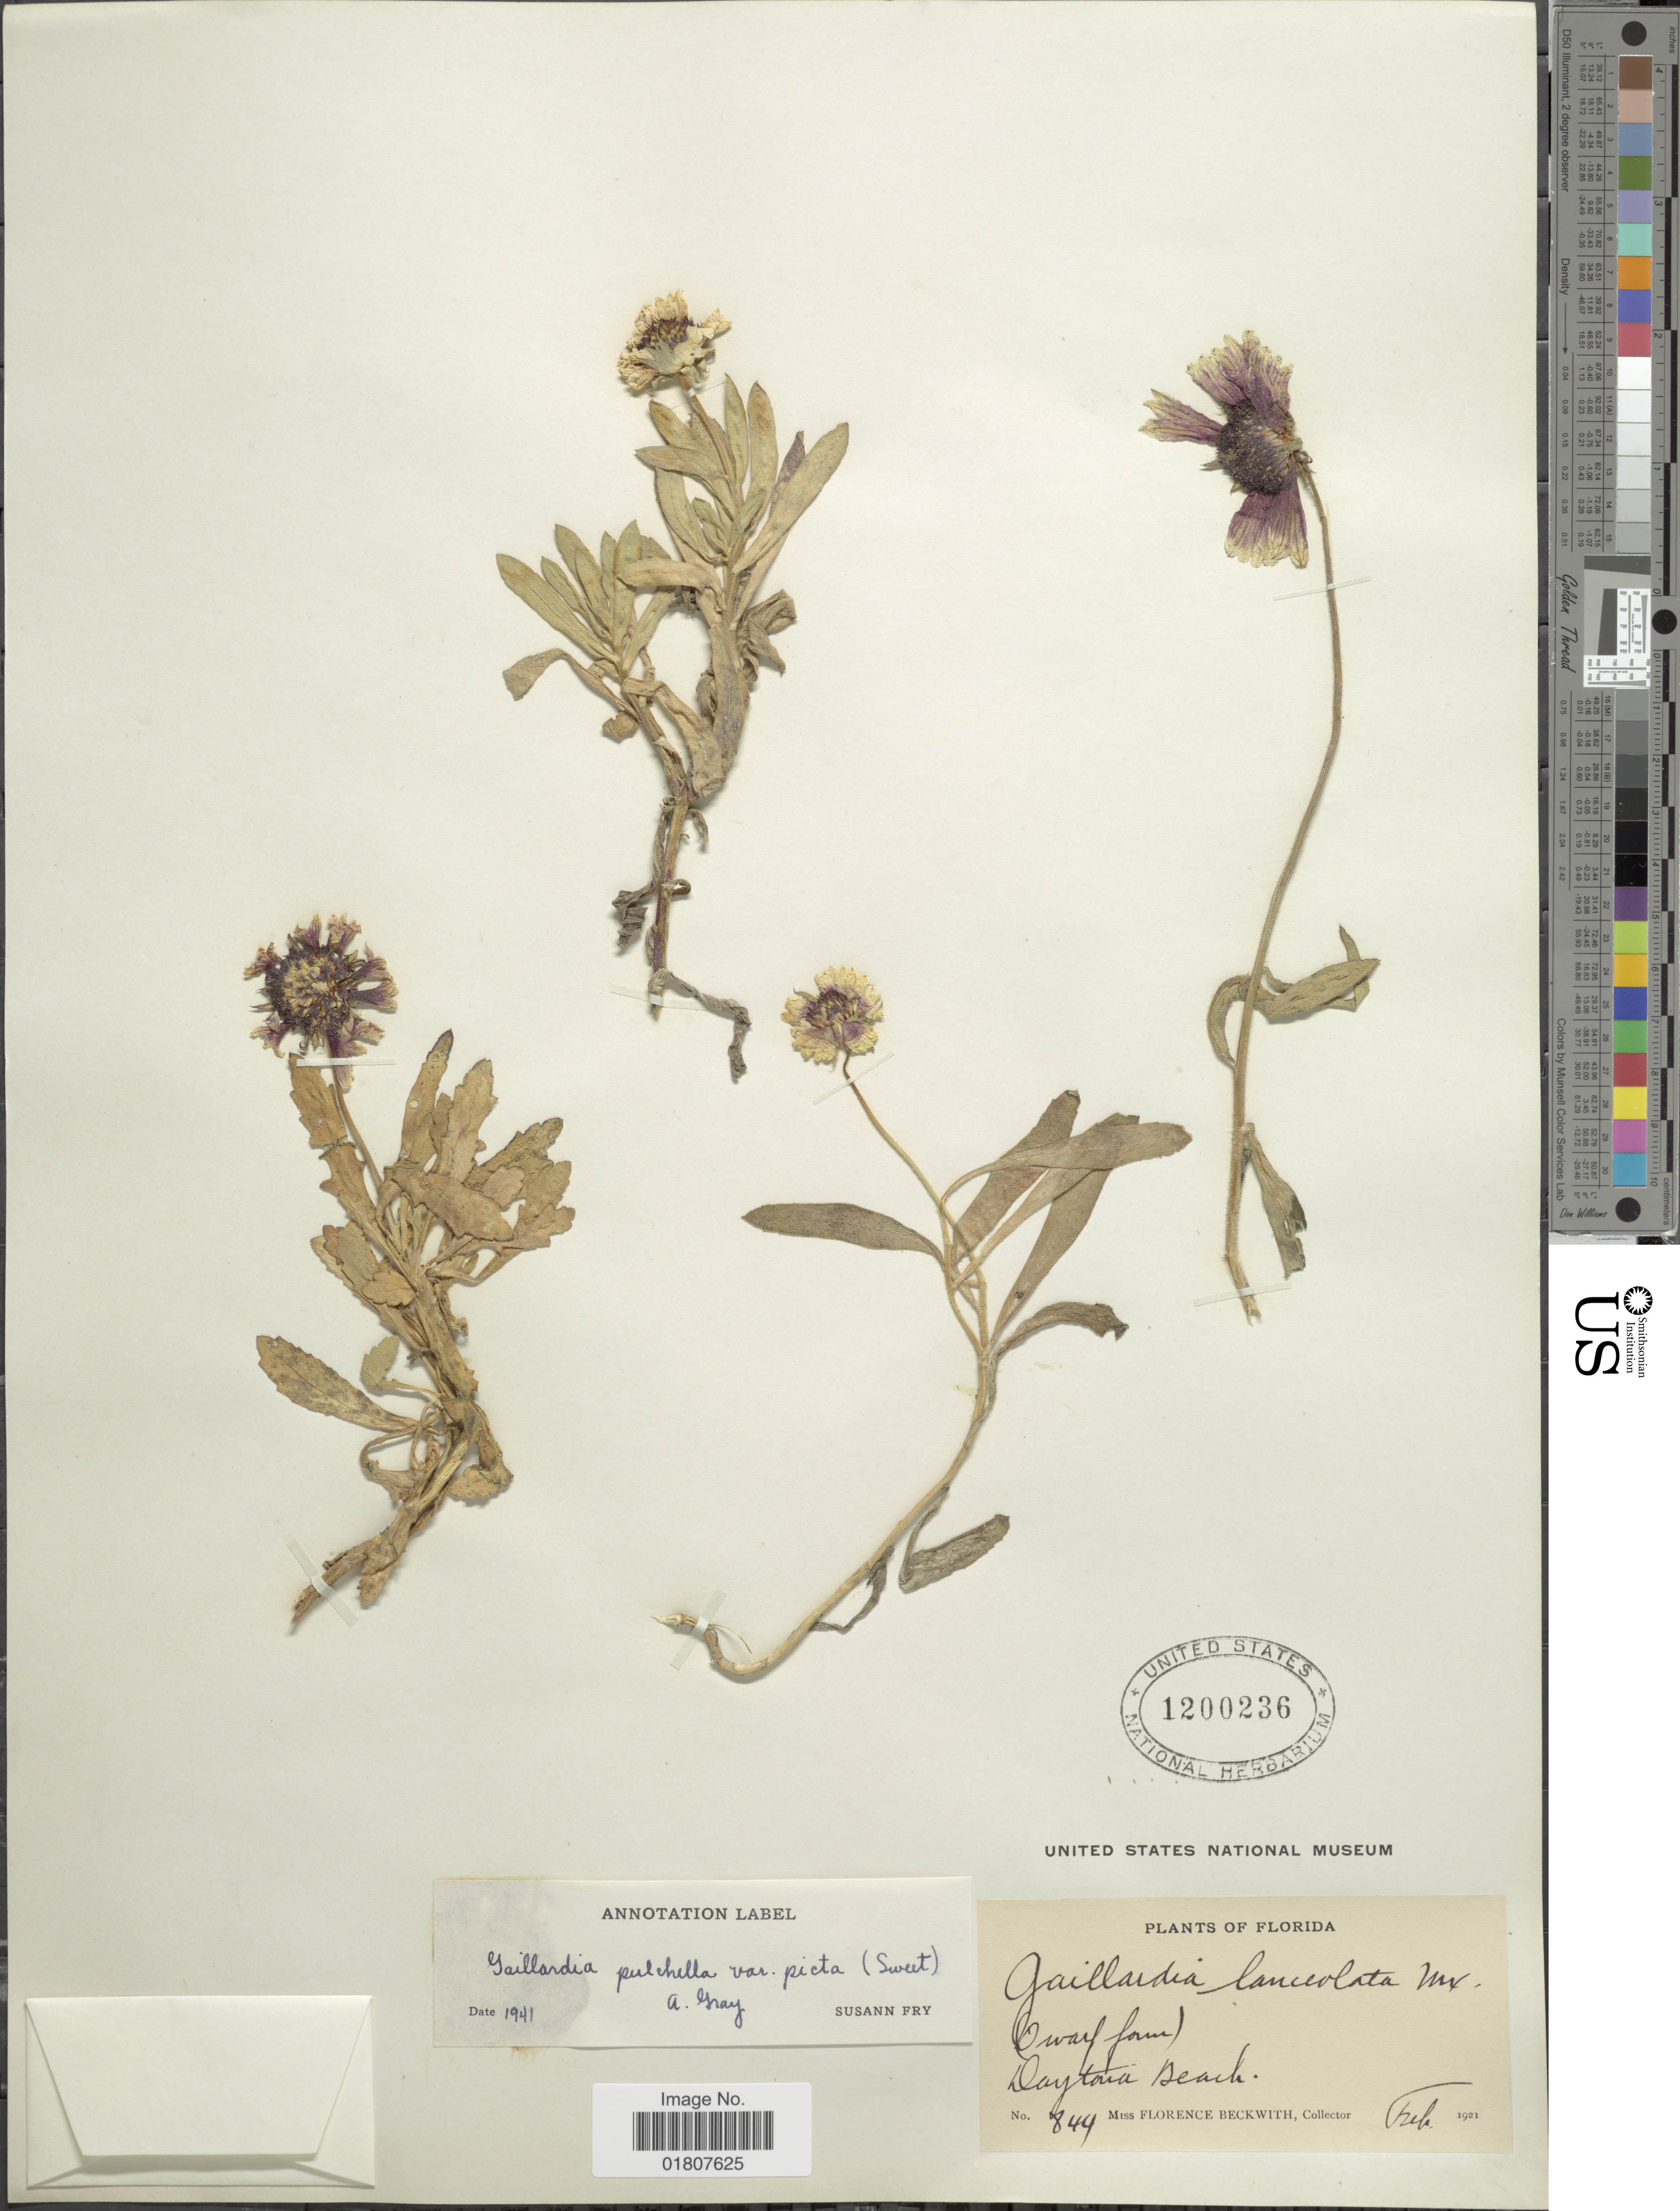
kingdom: Plantae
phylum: Tracheophyta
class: Magnoliopsida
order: Asterales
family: Asteraceae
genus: Gaillardia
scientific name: Gaillardia pulchella var. picta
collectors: F. Beckwith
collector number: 844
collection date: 1921-02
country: United States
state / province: Florida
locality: Daytona Beach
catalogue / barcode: US 1200236